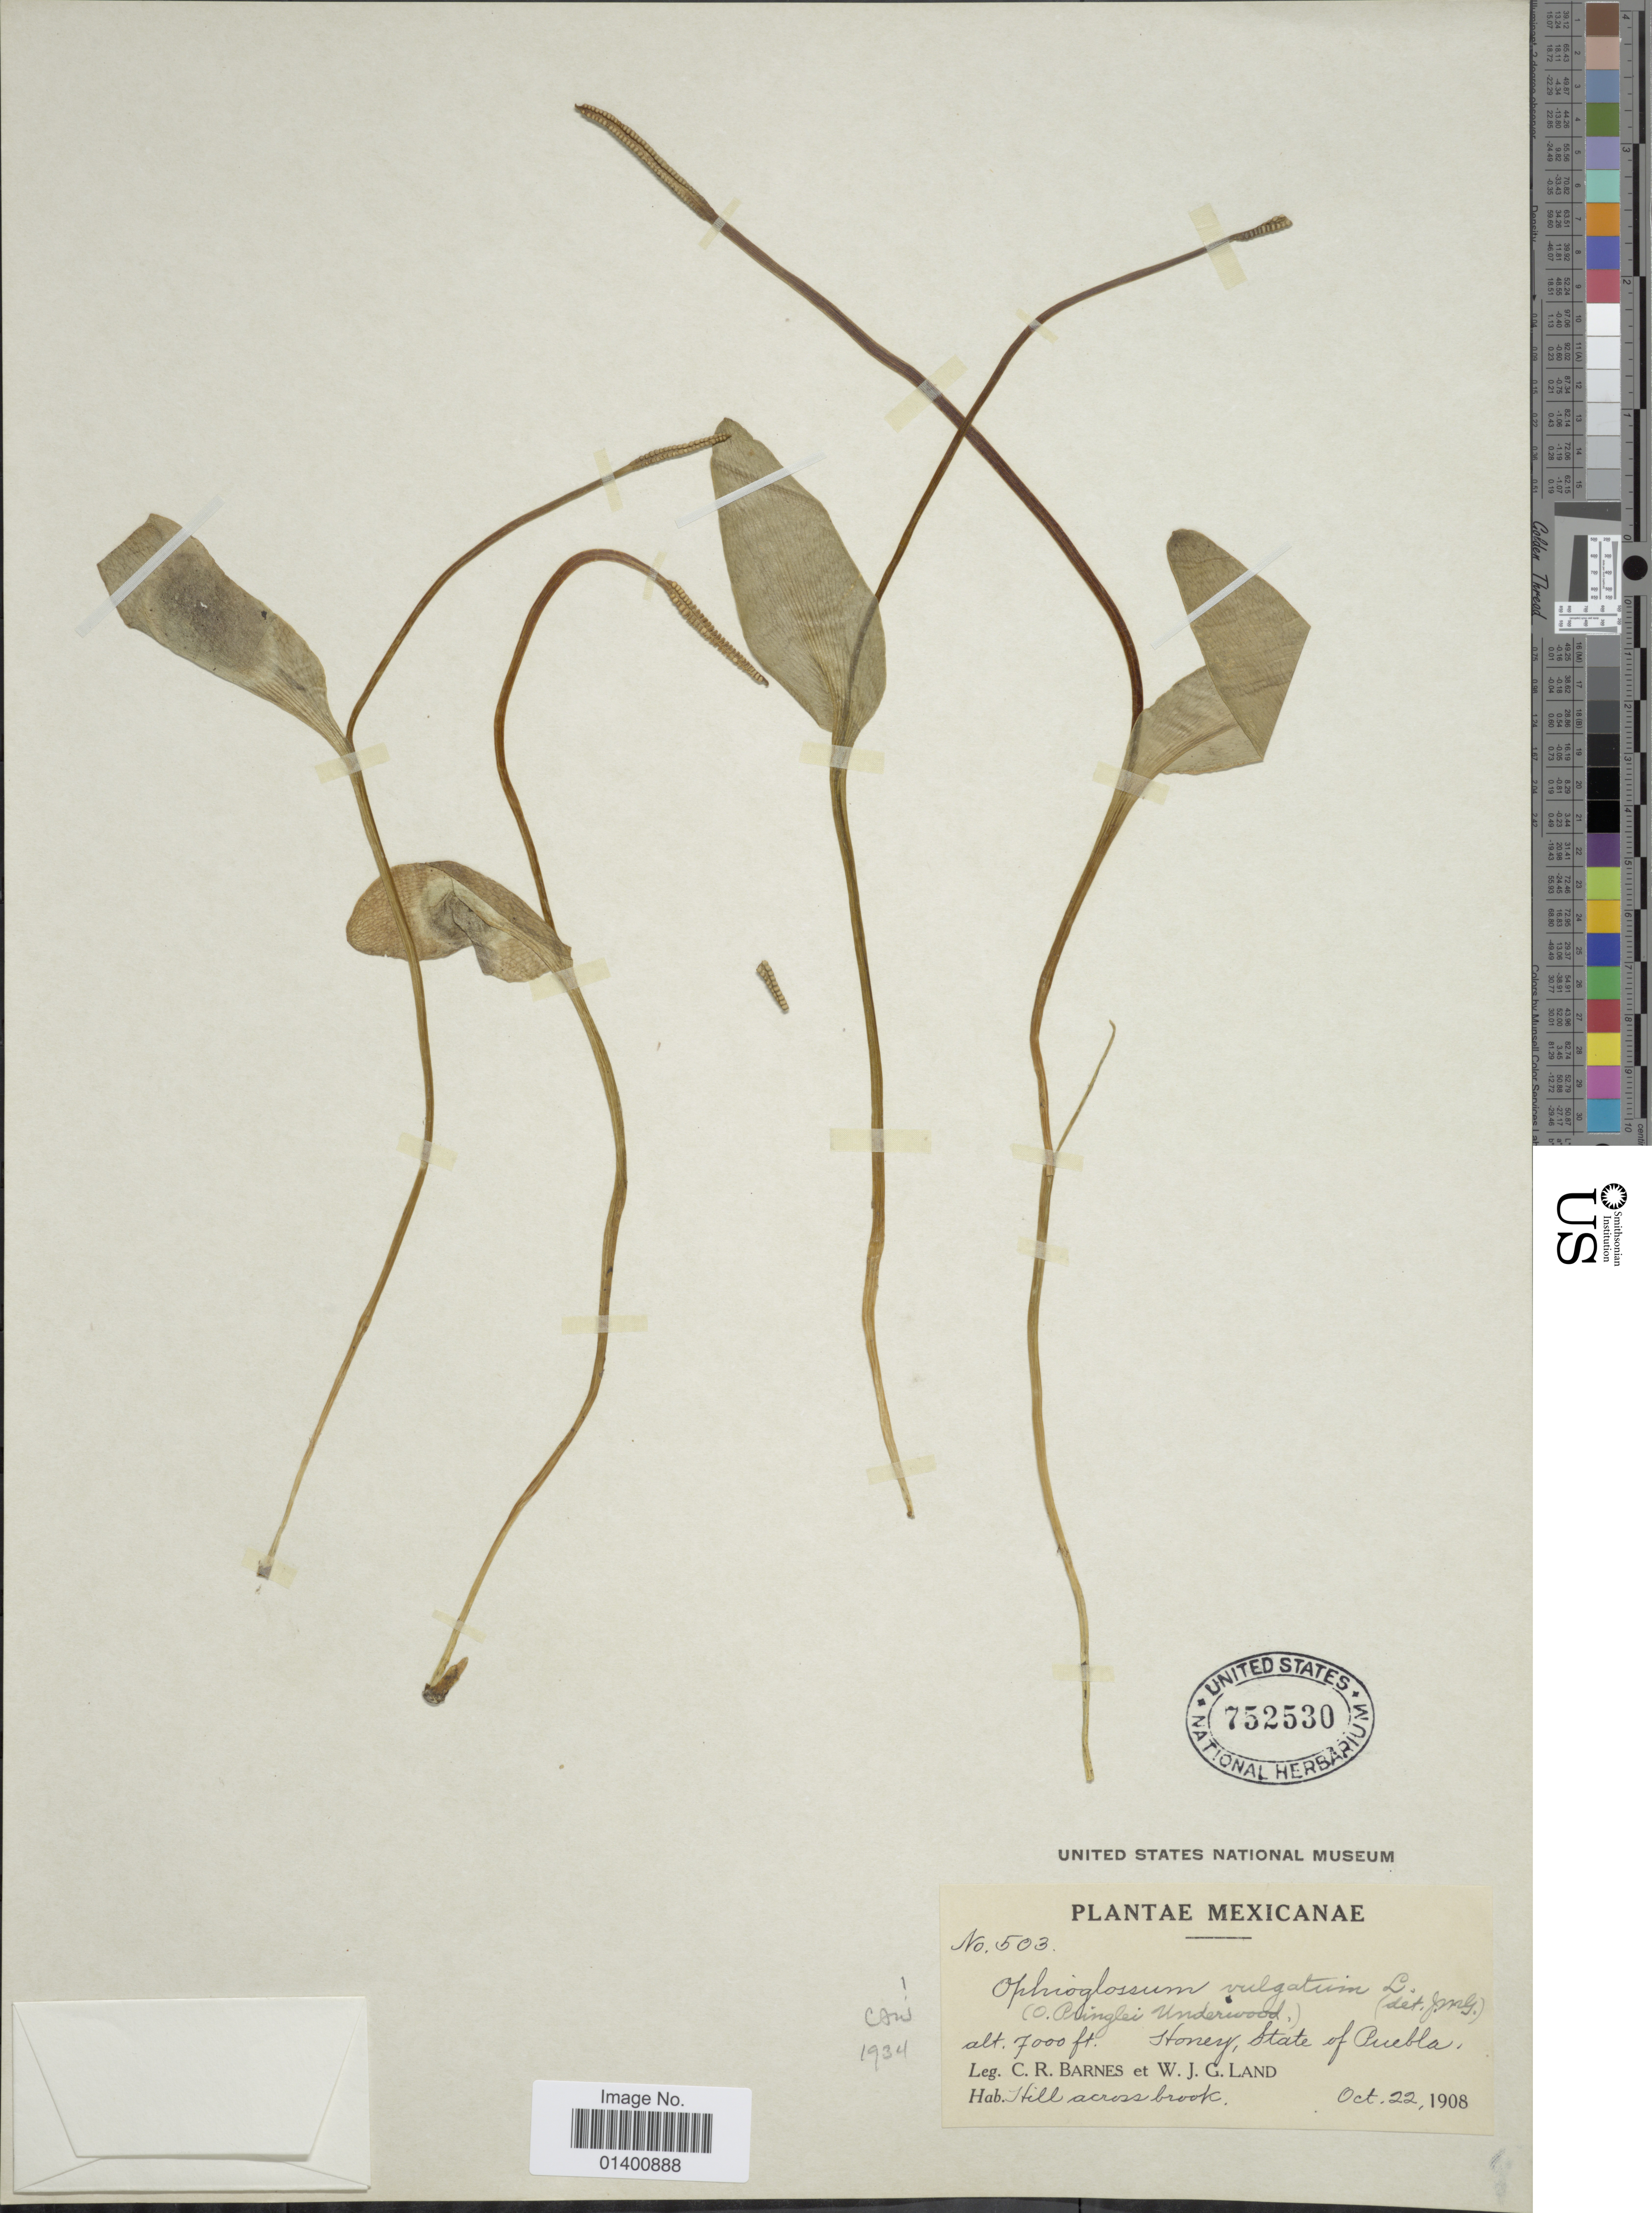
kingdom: Plantae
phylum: Tracheophyta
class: Polypodiopsida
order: Ophioglossales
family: Ophioglossaceae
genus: Ophioglossum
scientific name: Ophioglossum vulgatum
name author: L.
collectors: C. R. Barnes & W. J. G. Land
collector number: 503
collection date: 1908-10-22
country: Mexico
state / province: Puebla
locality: Honey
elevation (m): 2134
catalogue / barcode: US 752530